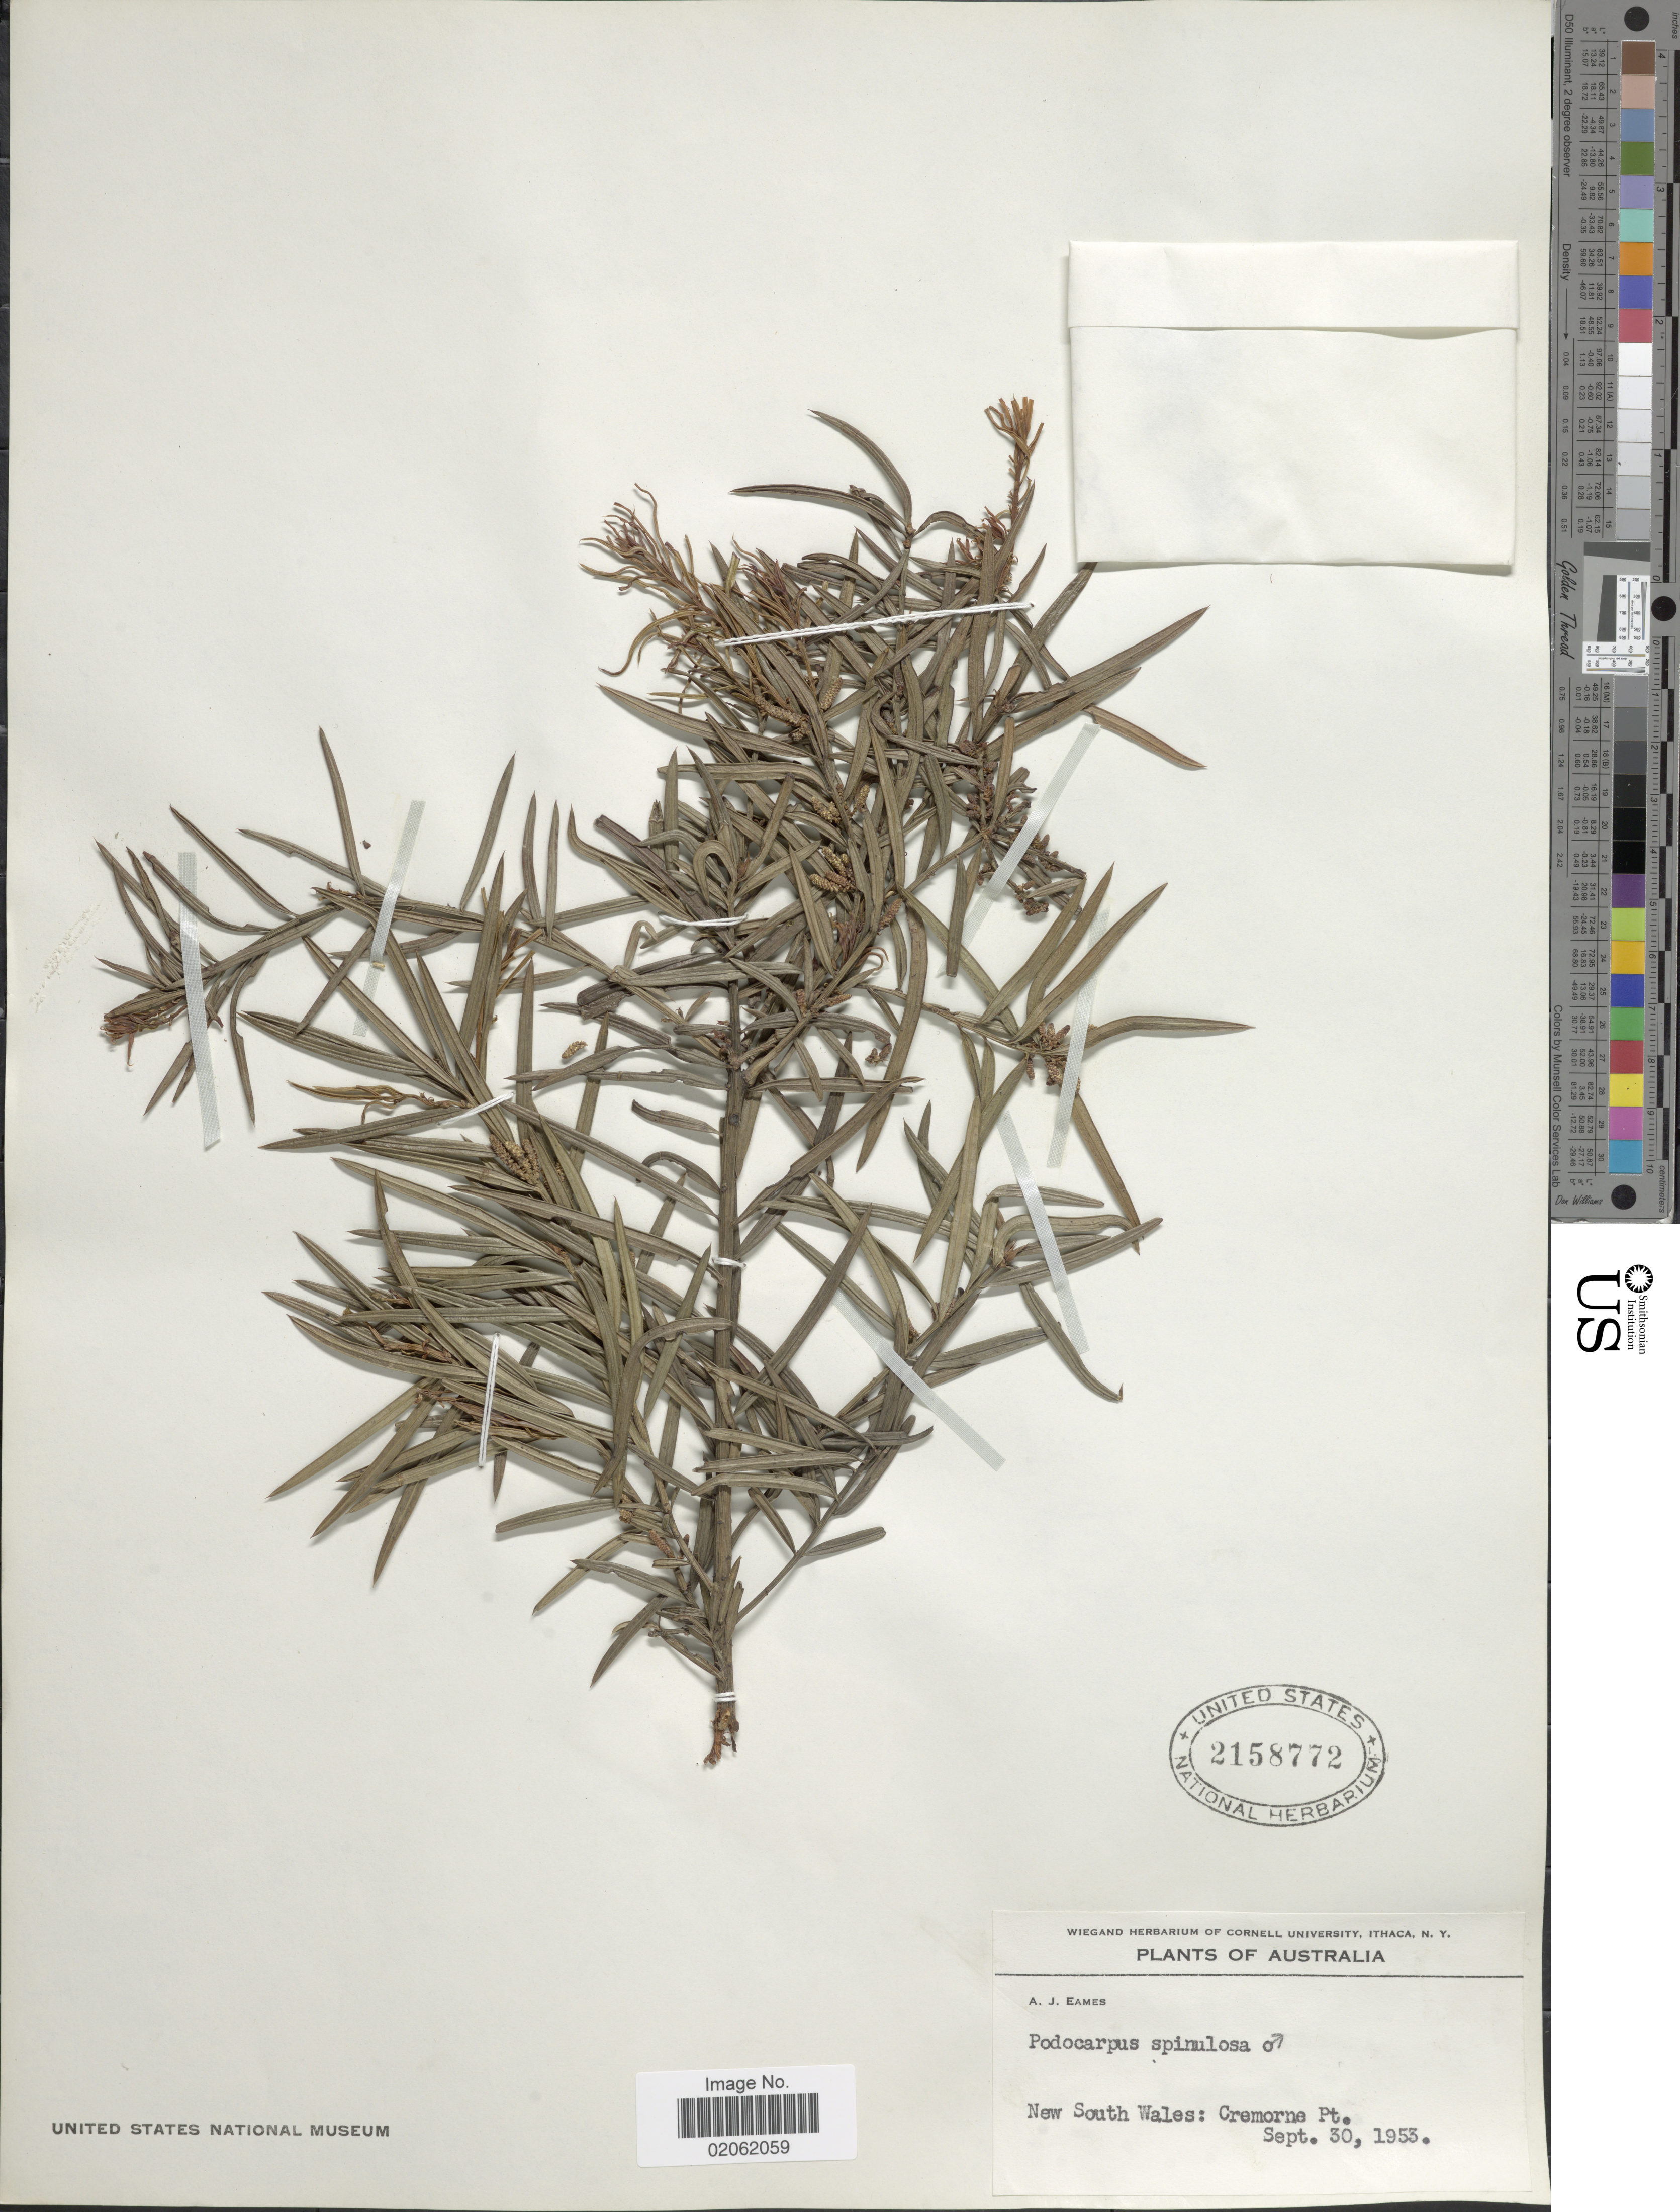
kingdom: Plantae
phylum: Tracheophyta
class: Pinopsida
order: Pinales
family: Podocarpaceae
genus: Podocarpus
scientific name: Podocarpus spinulosus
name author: (Sm.) R. Br. ex Mirbel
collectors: A. J. Eames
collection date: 1953-09-30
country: Australia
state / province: New South Wales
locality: Cremore Pt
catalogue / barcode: US 2158772